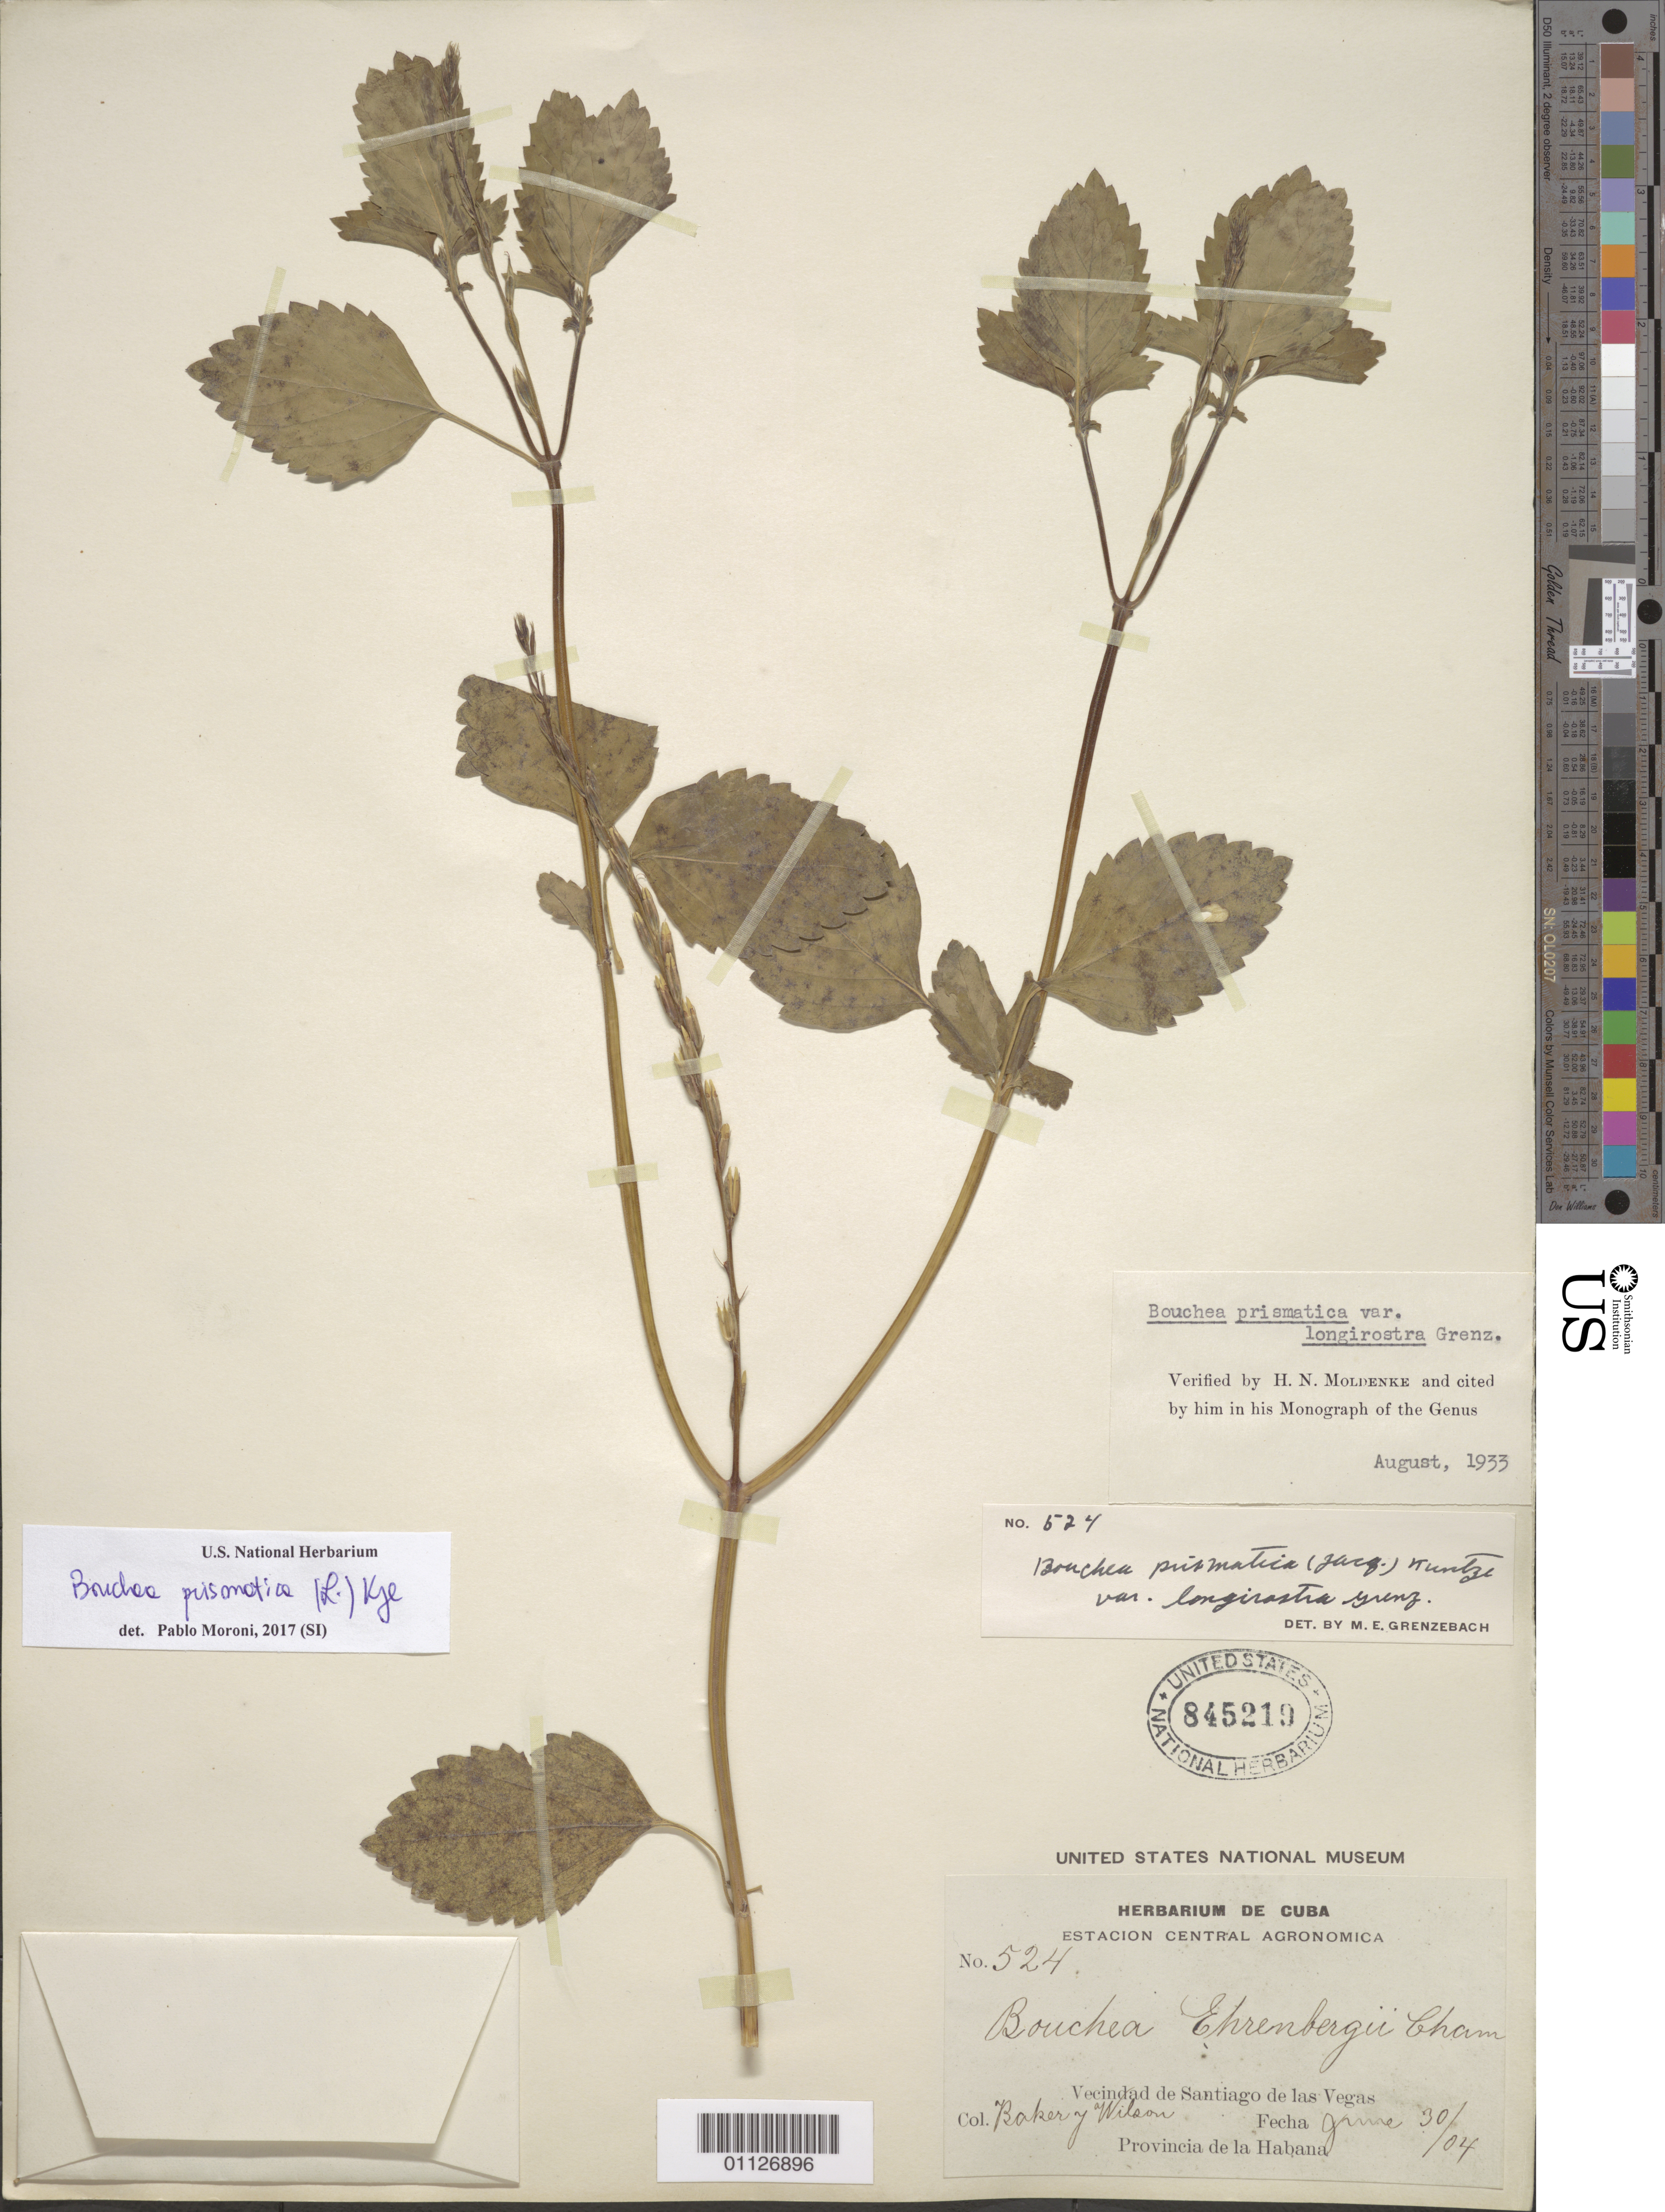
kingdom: Plantae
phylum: Tracheophyta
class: Magnoliopsida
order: Lamiales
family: Verbenaceae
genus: Bouchea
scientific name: Bouchea prismatica var. longirostra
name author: Grenzeb.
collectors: C. F. Baker & -- Wilson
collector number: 524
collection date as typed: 30 Jun 1904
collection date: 1904-06-30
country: Cuba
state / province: La Habana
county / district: Municipio Boyeros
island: Cuba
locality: Santiago de las Vegas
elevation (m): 97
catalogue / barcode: US 845219